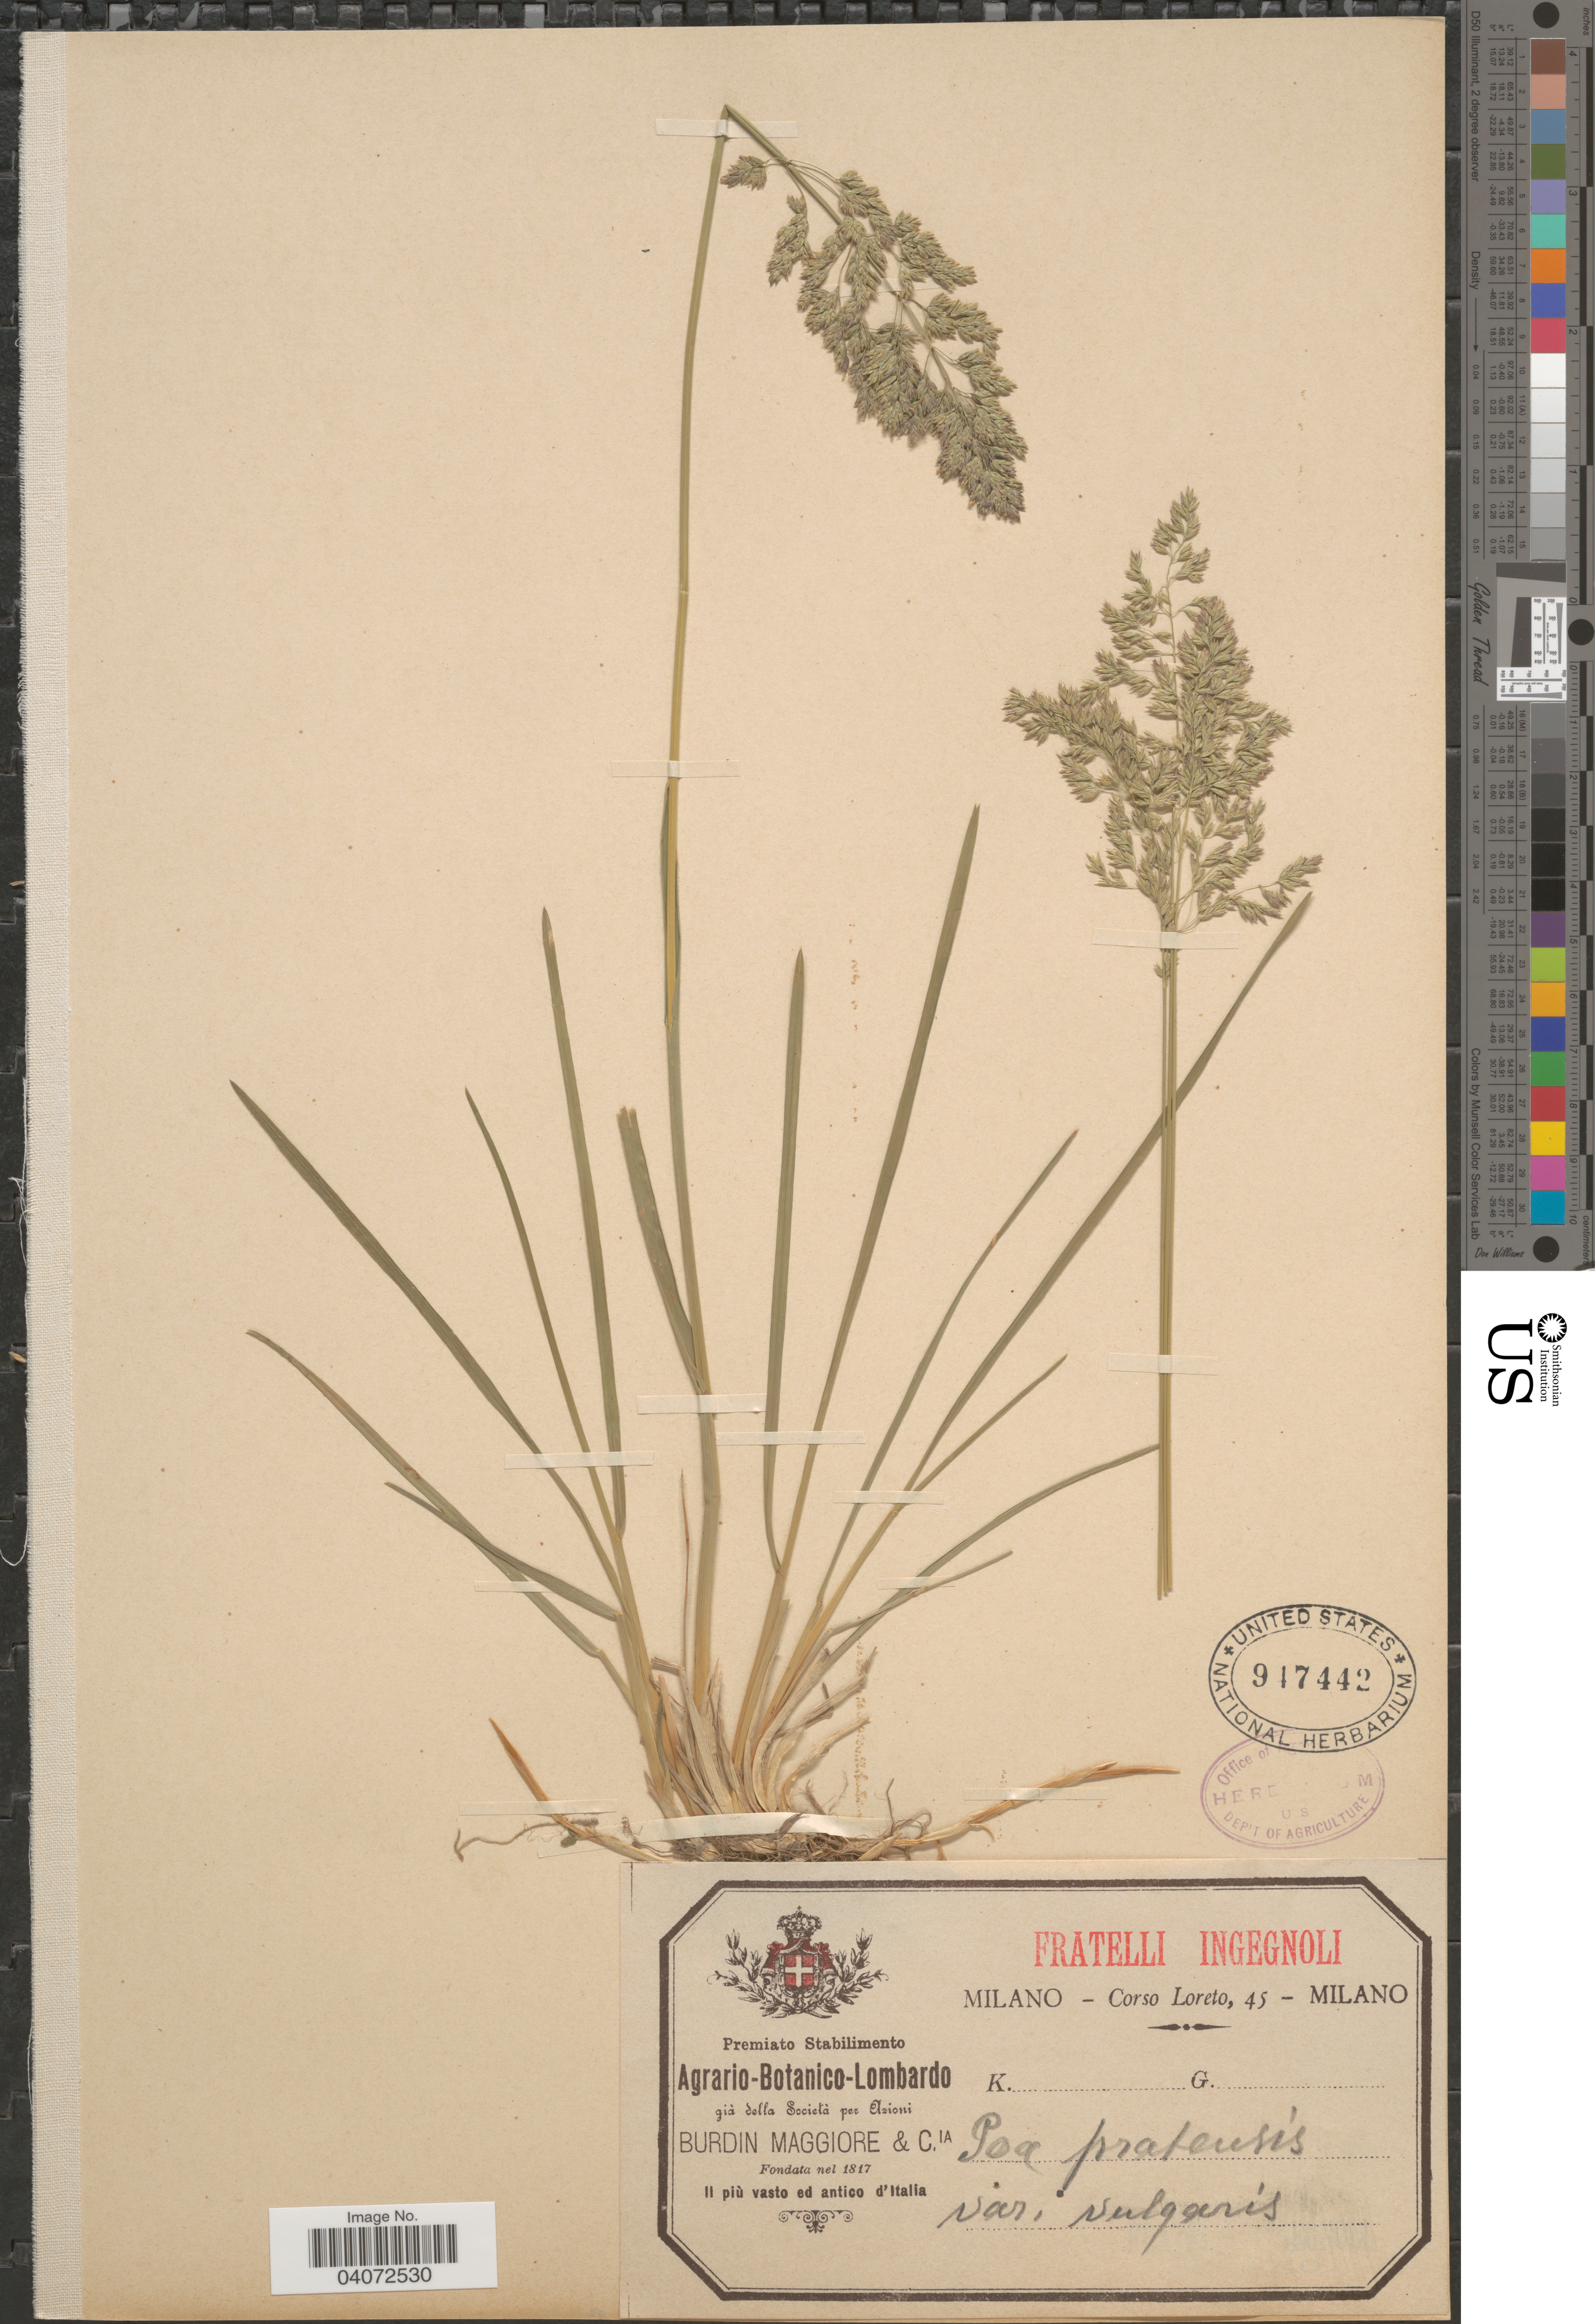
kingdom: Plantae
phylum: Tracheophyta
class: Liliopsida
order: Poales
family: Poaceae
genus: Poa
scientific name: Poa pratensis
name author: L.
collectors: Loreto, C.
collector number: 45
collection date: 1817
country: Italy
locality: Il più vasto ed antico d'Italia.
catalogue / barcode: US 947442